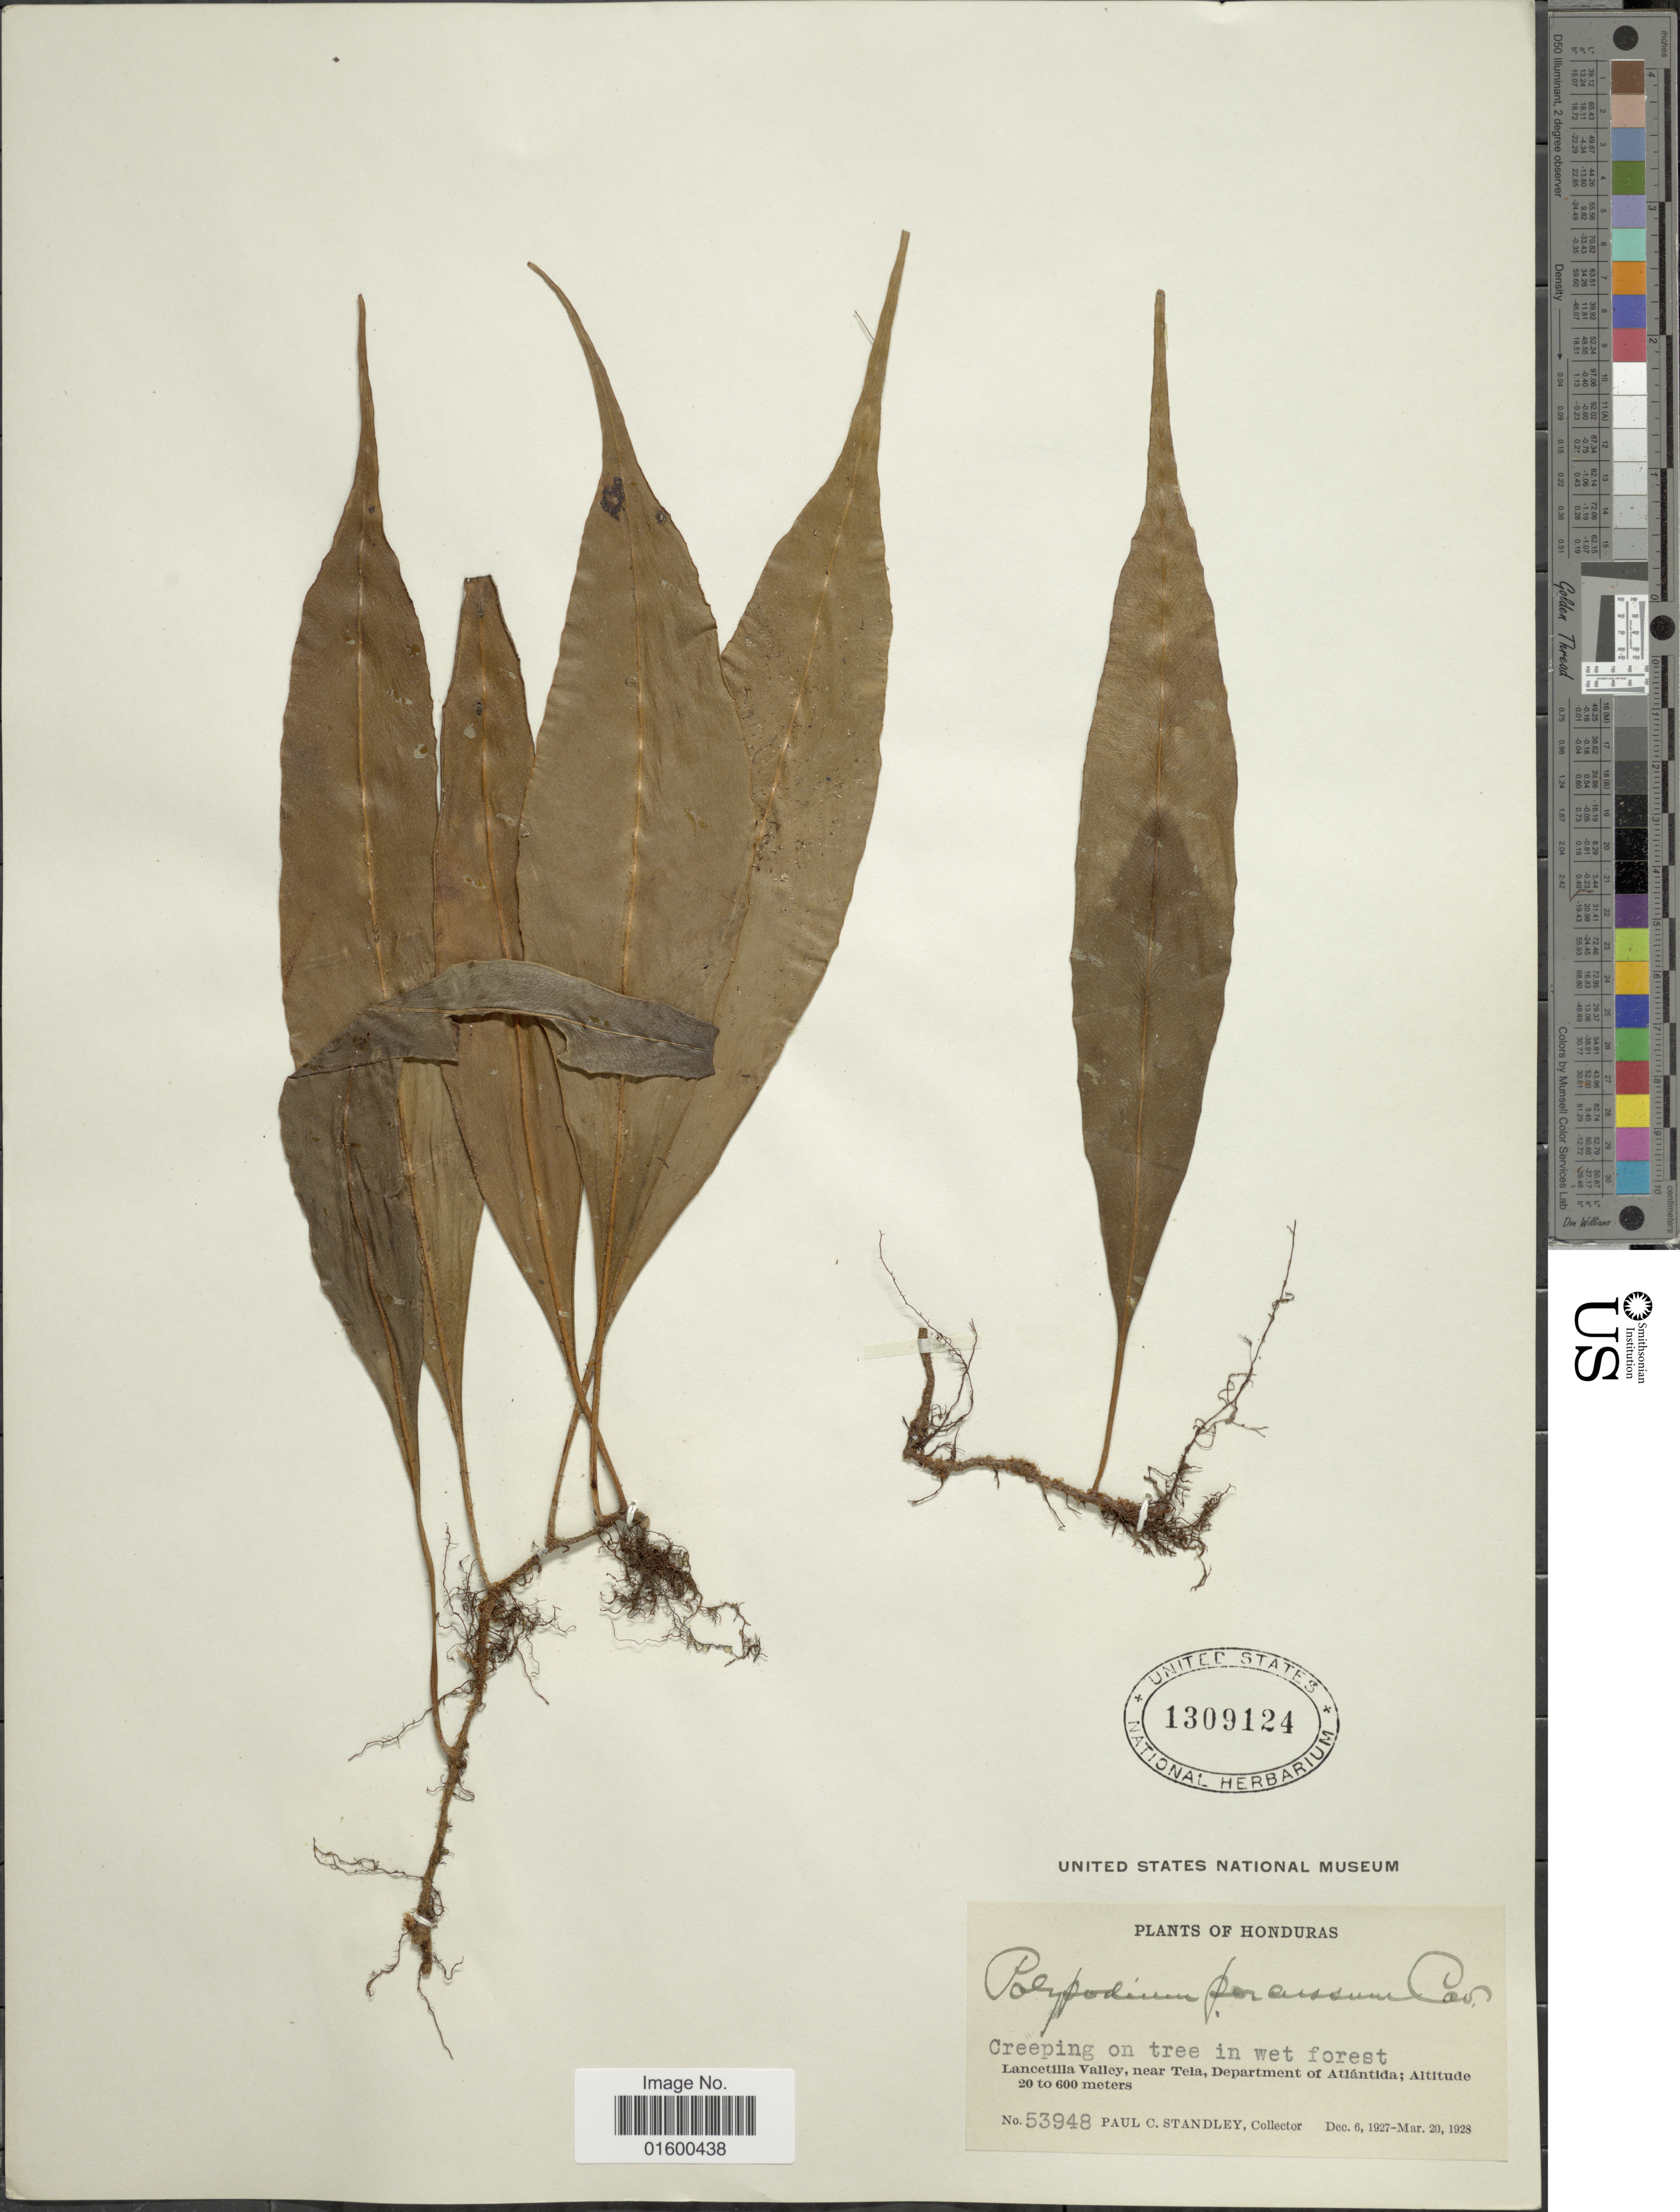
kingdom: Plantae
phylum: Tracheophyta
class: Polypodiopsida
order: Polypodiales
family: Polypodiaceae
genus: Microgramma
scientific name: Microgramma percussa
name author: (Cav.) de la Sota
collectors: P. C. Standley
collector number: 53948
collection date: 1927-12-06/1928-03-20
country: Honduras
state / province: Atlántida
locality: Lancetilla Valley, near Tela, Department of Atlantida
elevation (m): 20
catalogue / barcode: US 1309124